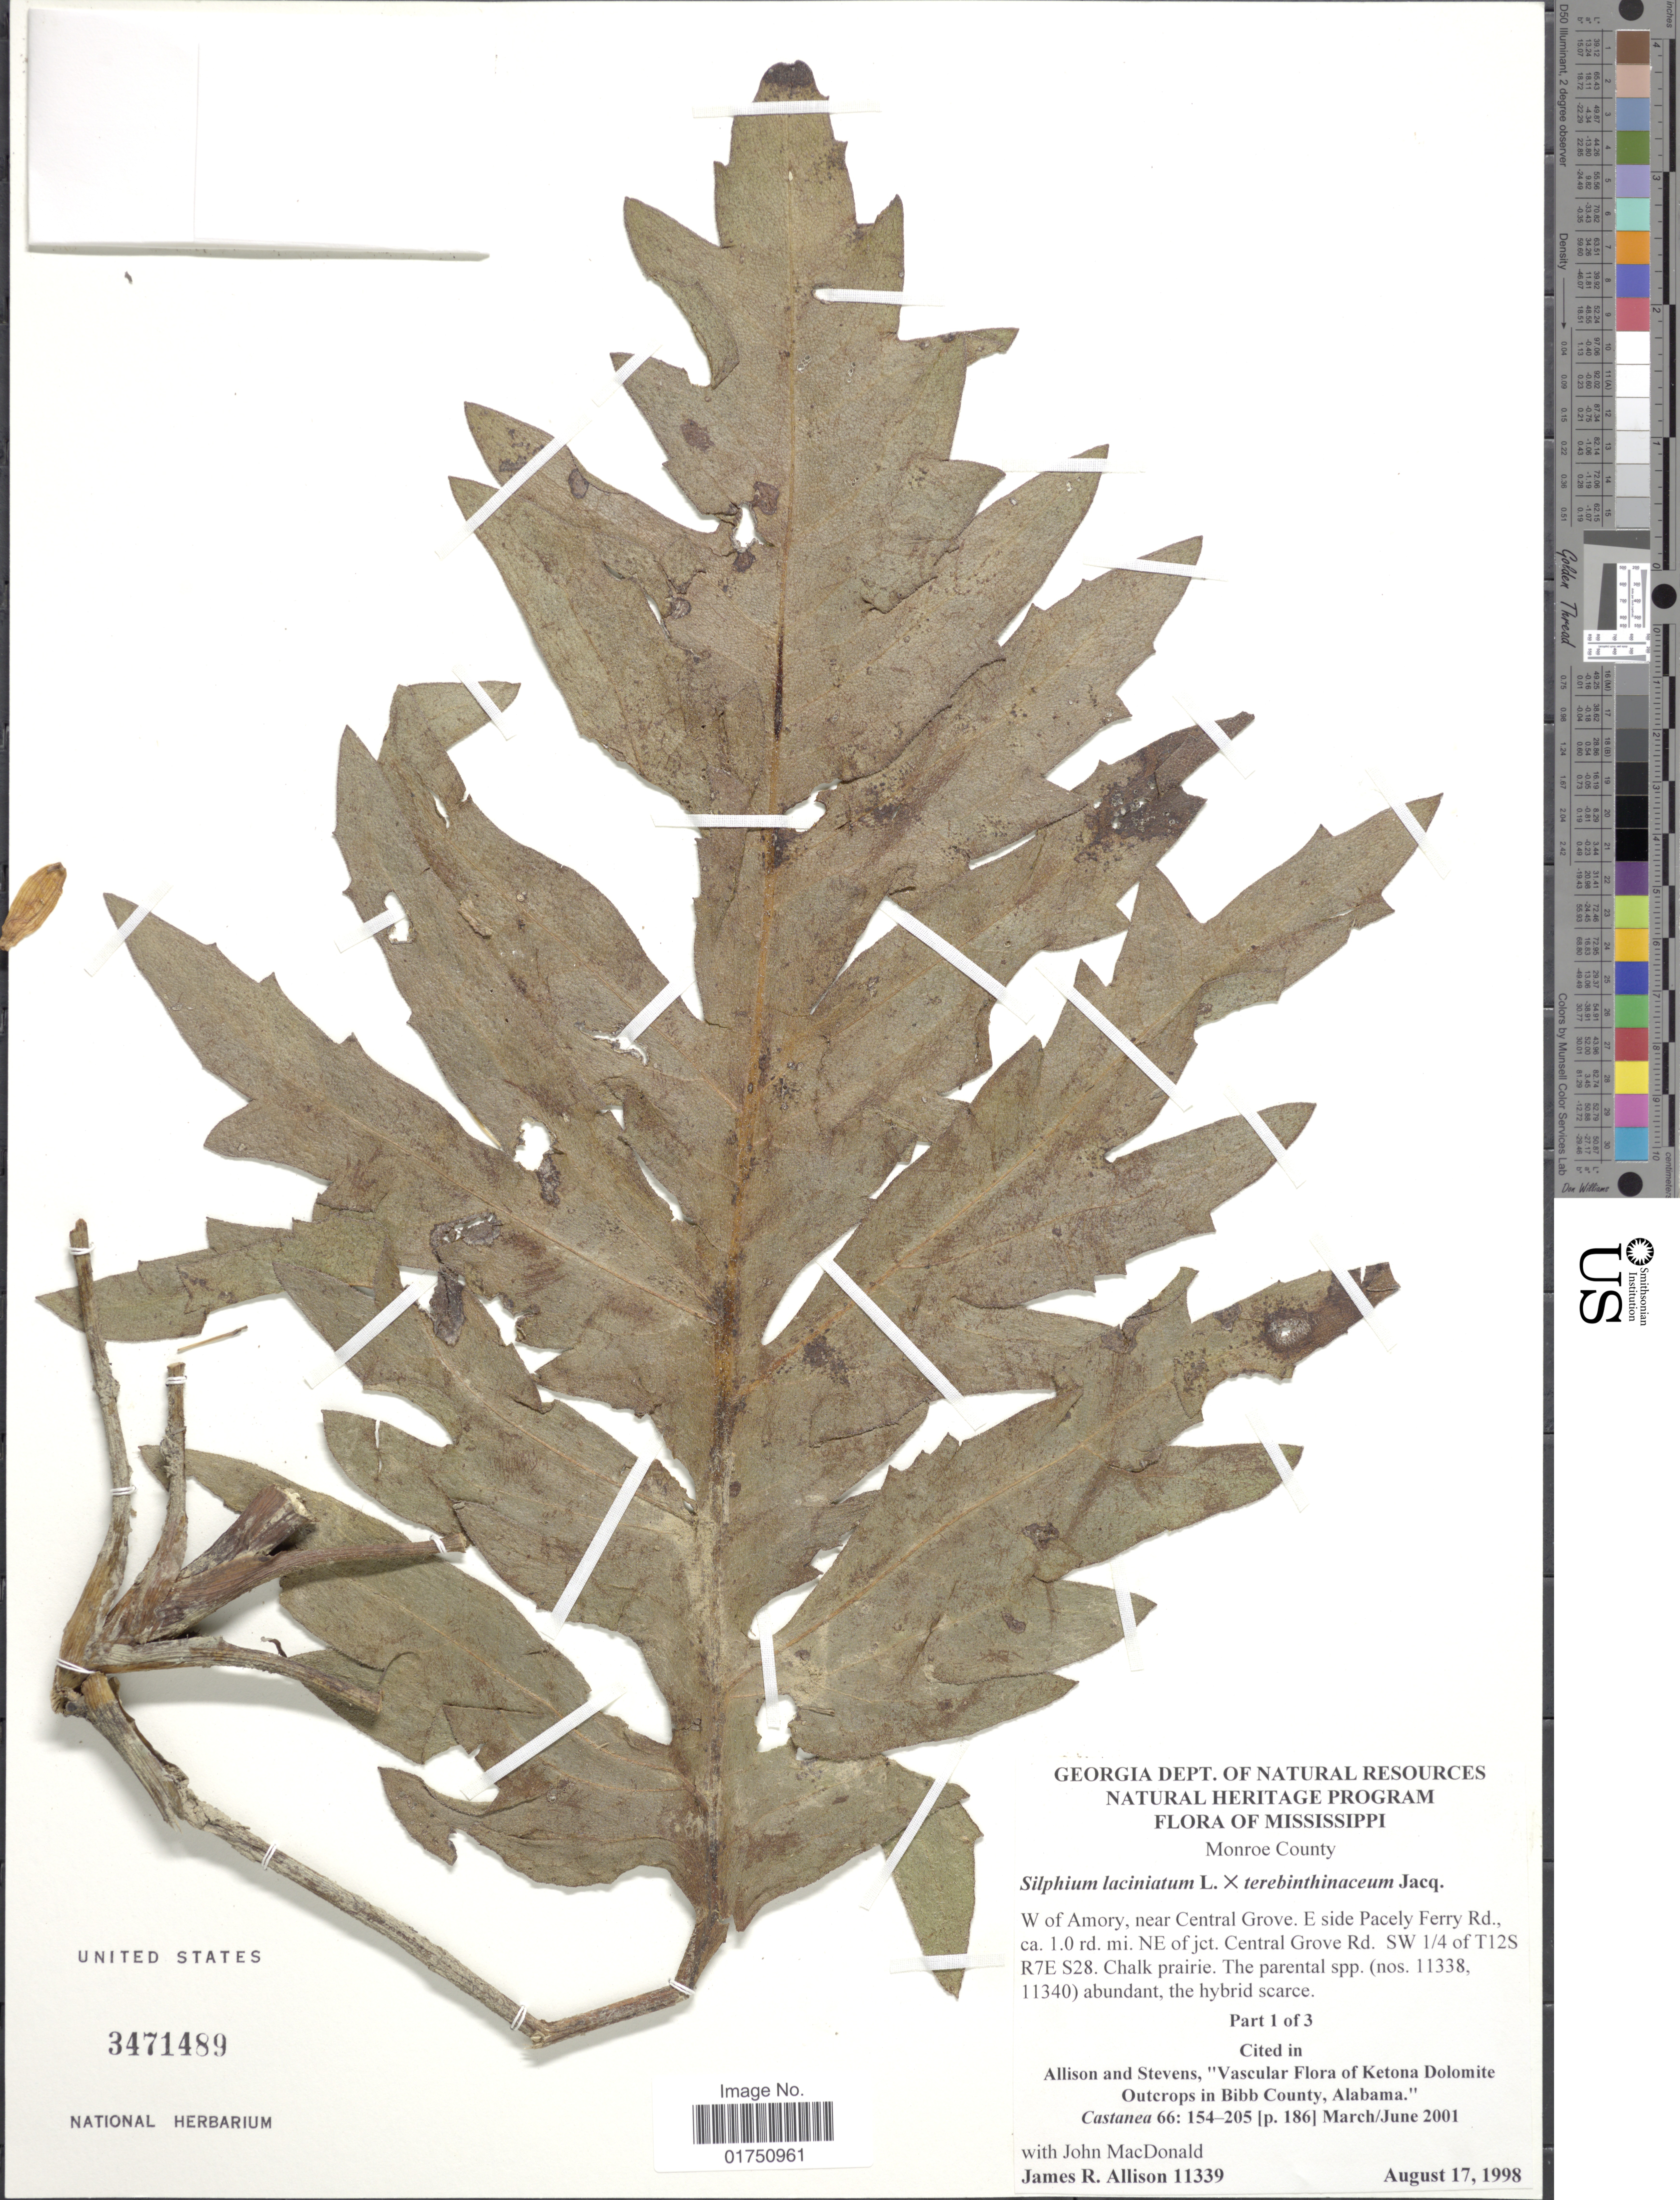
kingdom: Plantae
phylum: Tracheophyta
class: Magnoliopsida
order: Asterales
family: Asteraceae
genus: Silphium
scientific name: Silphium laciniatum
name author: L.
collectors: J. MacDonald & J. R. Allison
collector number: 11339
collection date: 1998-08-17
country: United States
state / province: Mississippi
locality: Monroe County. W of amory, near Central Grove. E side Pacely Ferry Rd., ca. 1.0 rd. mi. NE of jct. Central Grove Rd., SW 1/4 of T12S R7E S28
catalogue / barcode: US 3471489